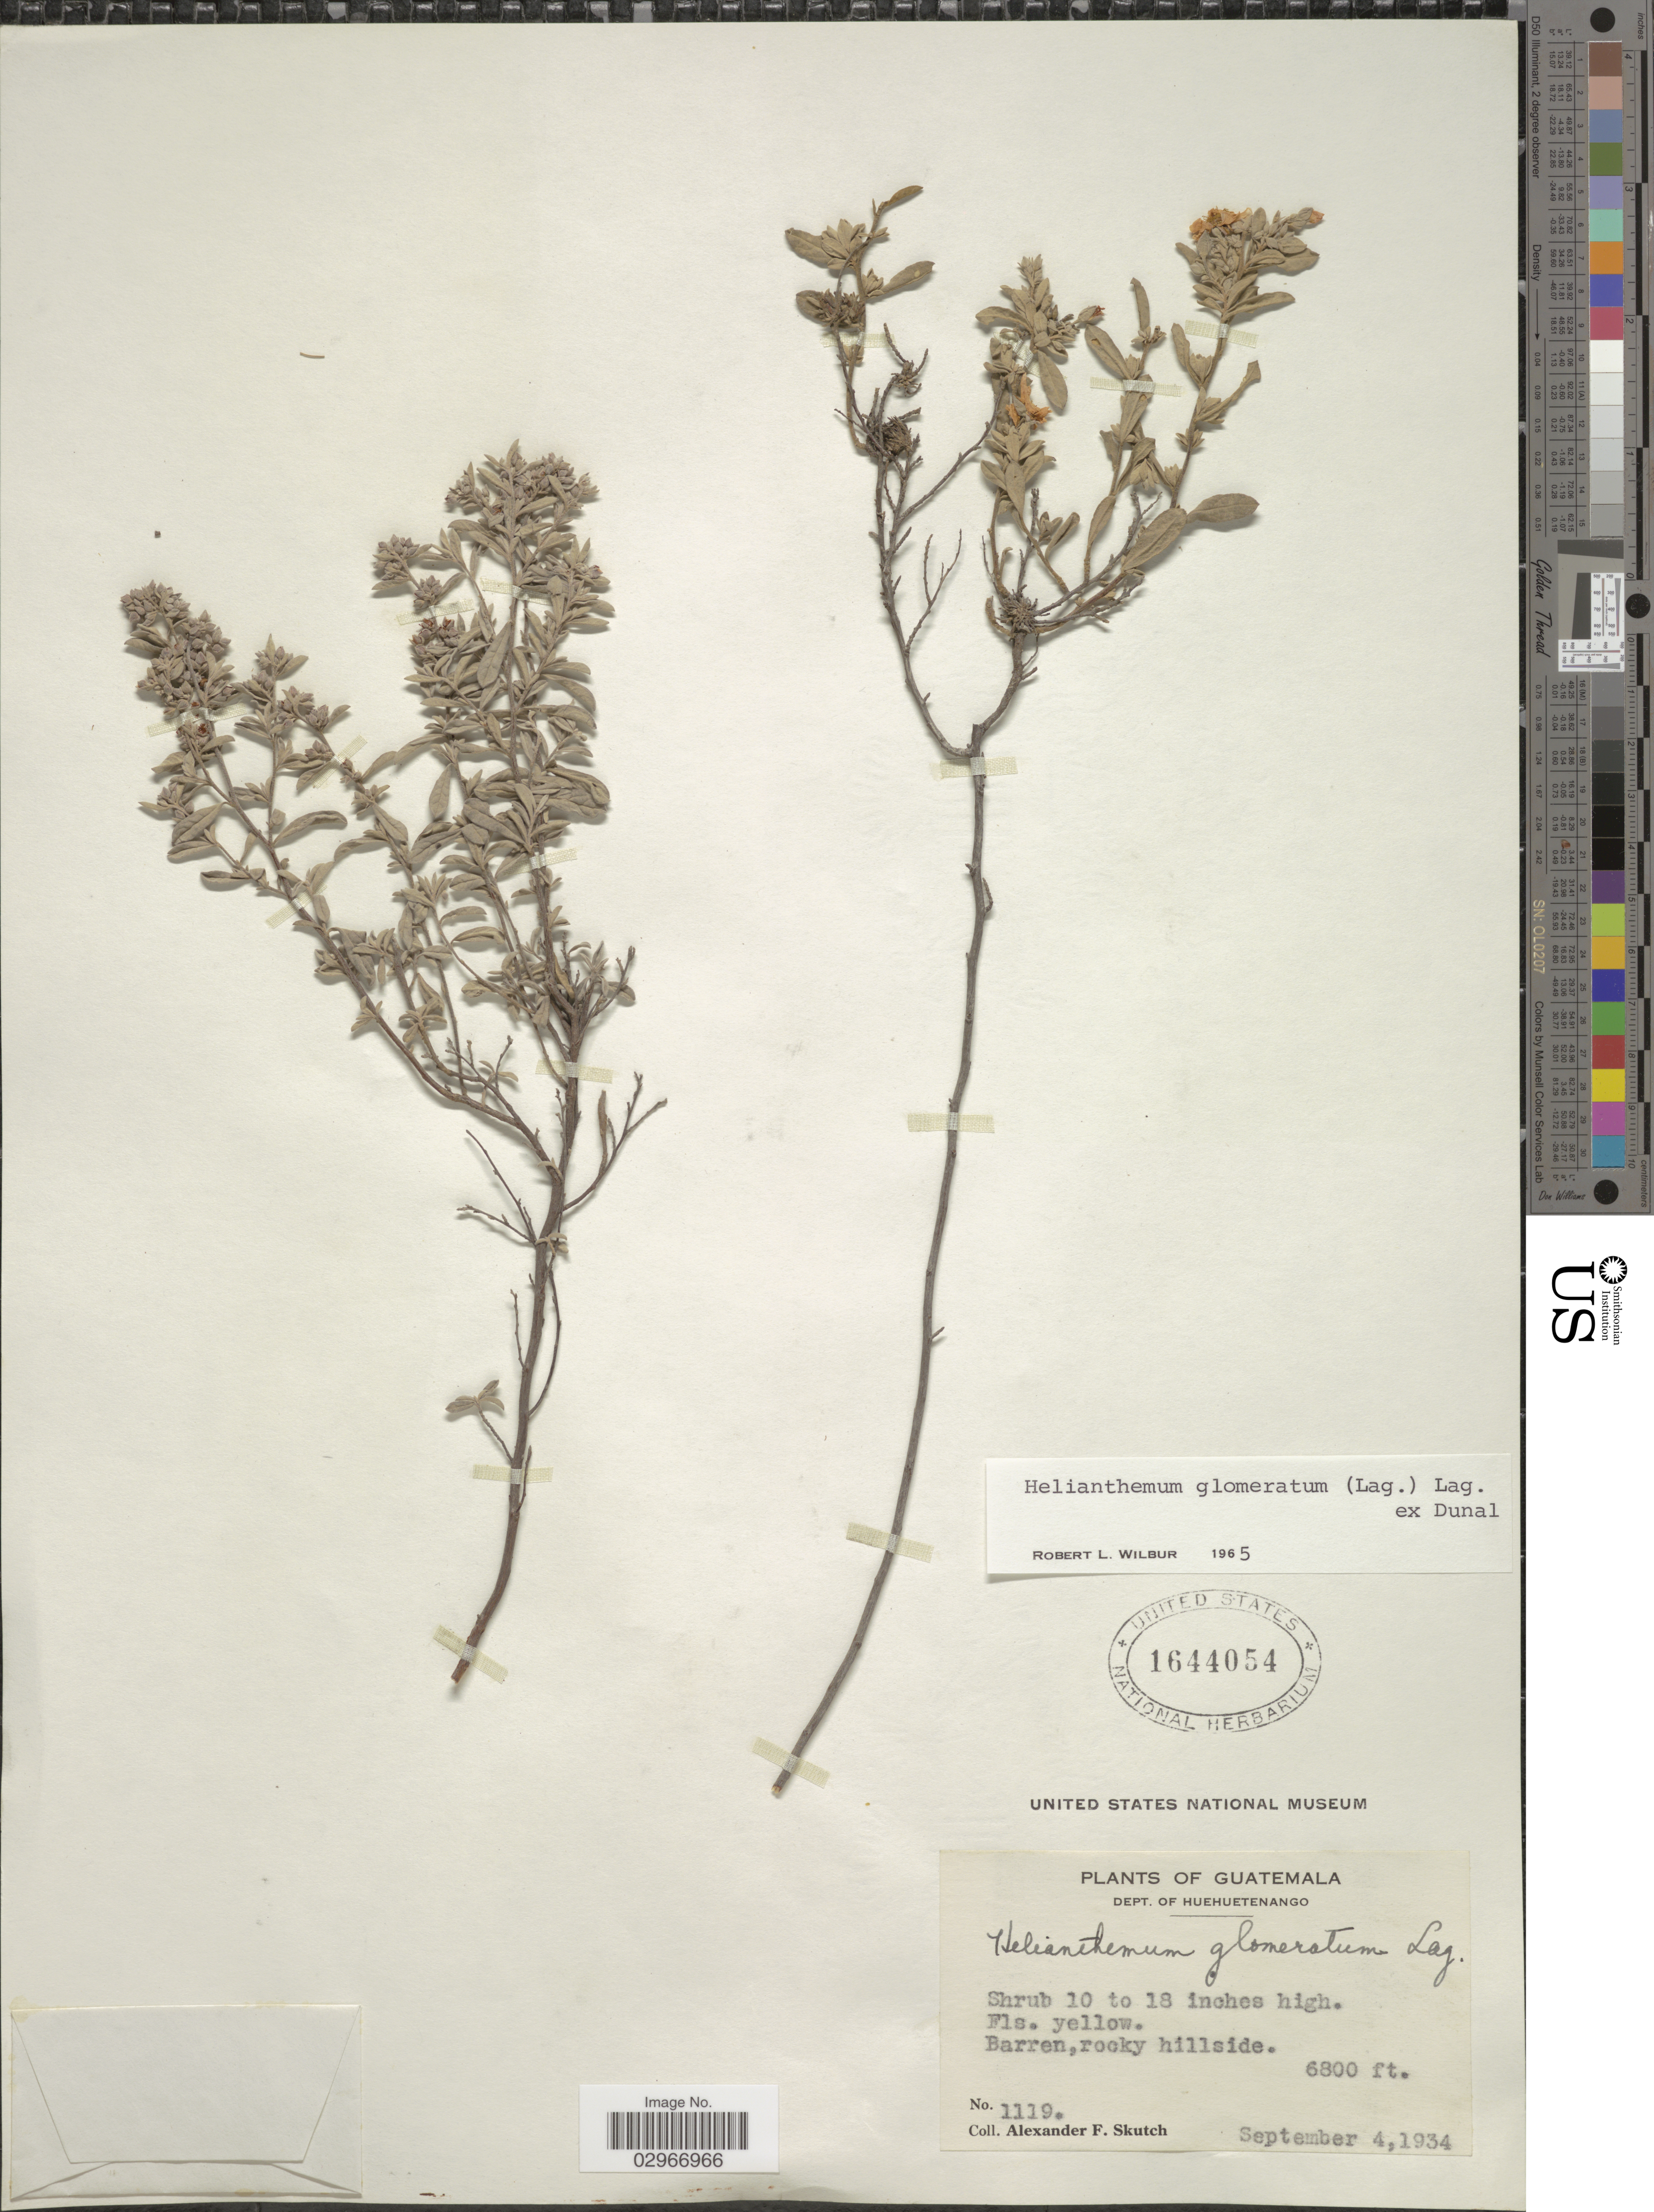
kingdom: Plantae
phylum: Tracheophyta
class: Magnoliopsida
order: Malvales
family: Cistaceae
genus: Helianthemum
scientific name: Helianthemum glomeratum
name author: (Lag.) Lag. ex Dunal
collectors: A. F. Skutch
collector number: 1119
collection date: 1934-09-04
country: Guatemala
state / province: Huehuetenango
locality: Dept. of Huehuetenango.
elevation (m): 2073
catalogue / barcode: US 1644054